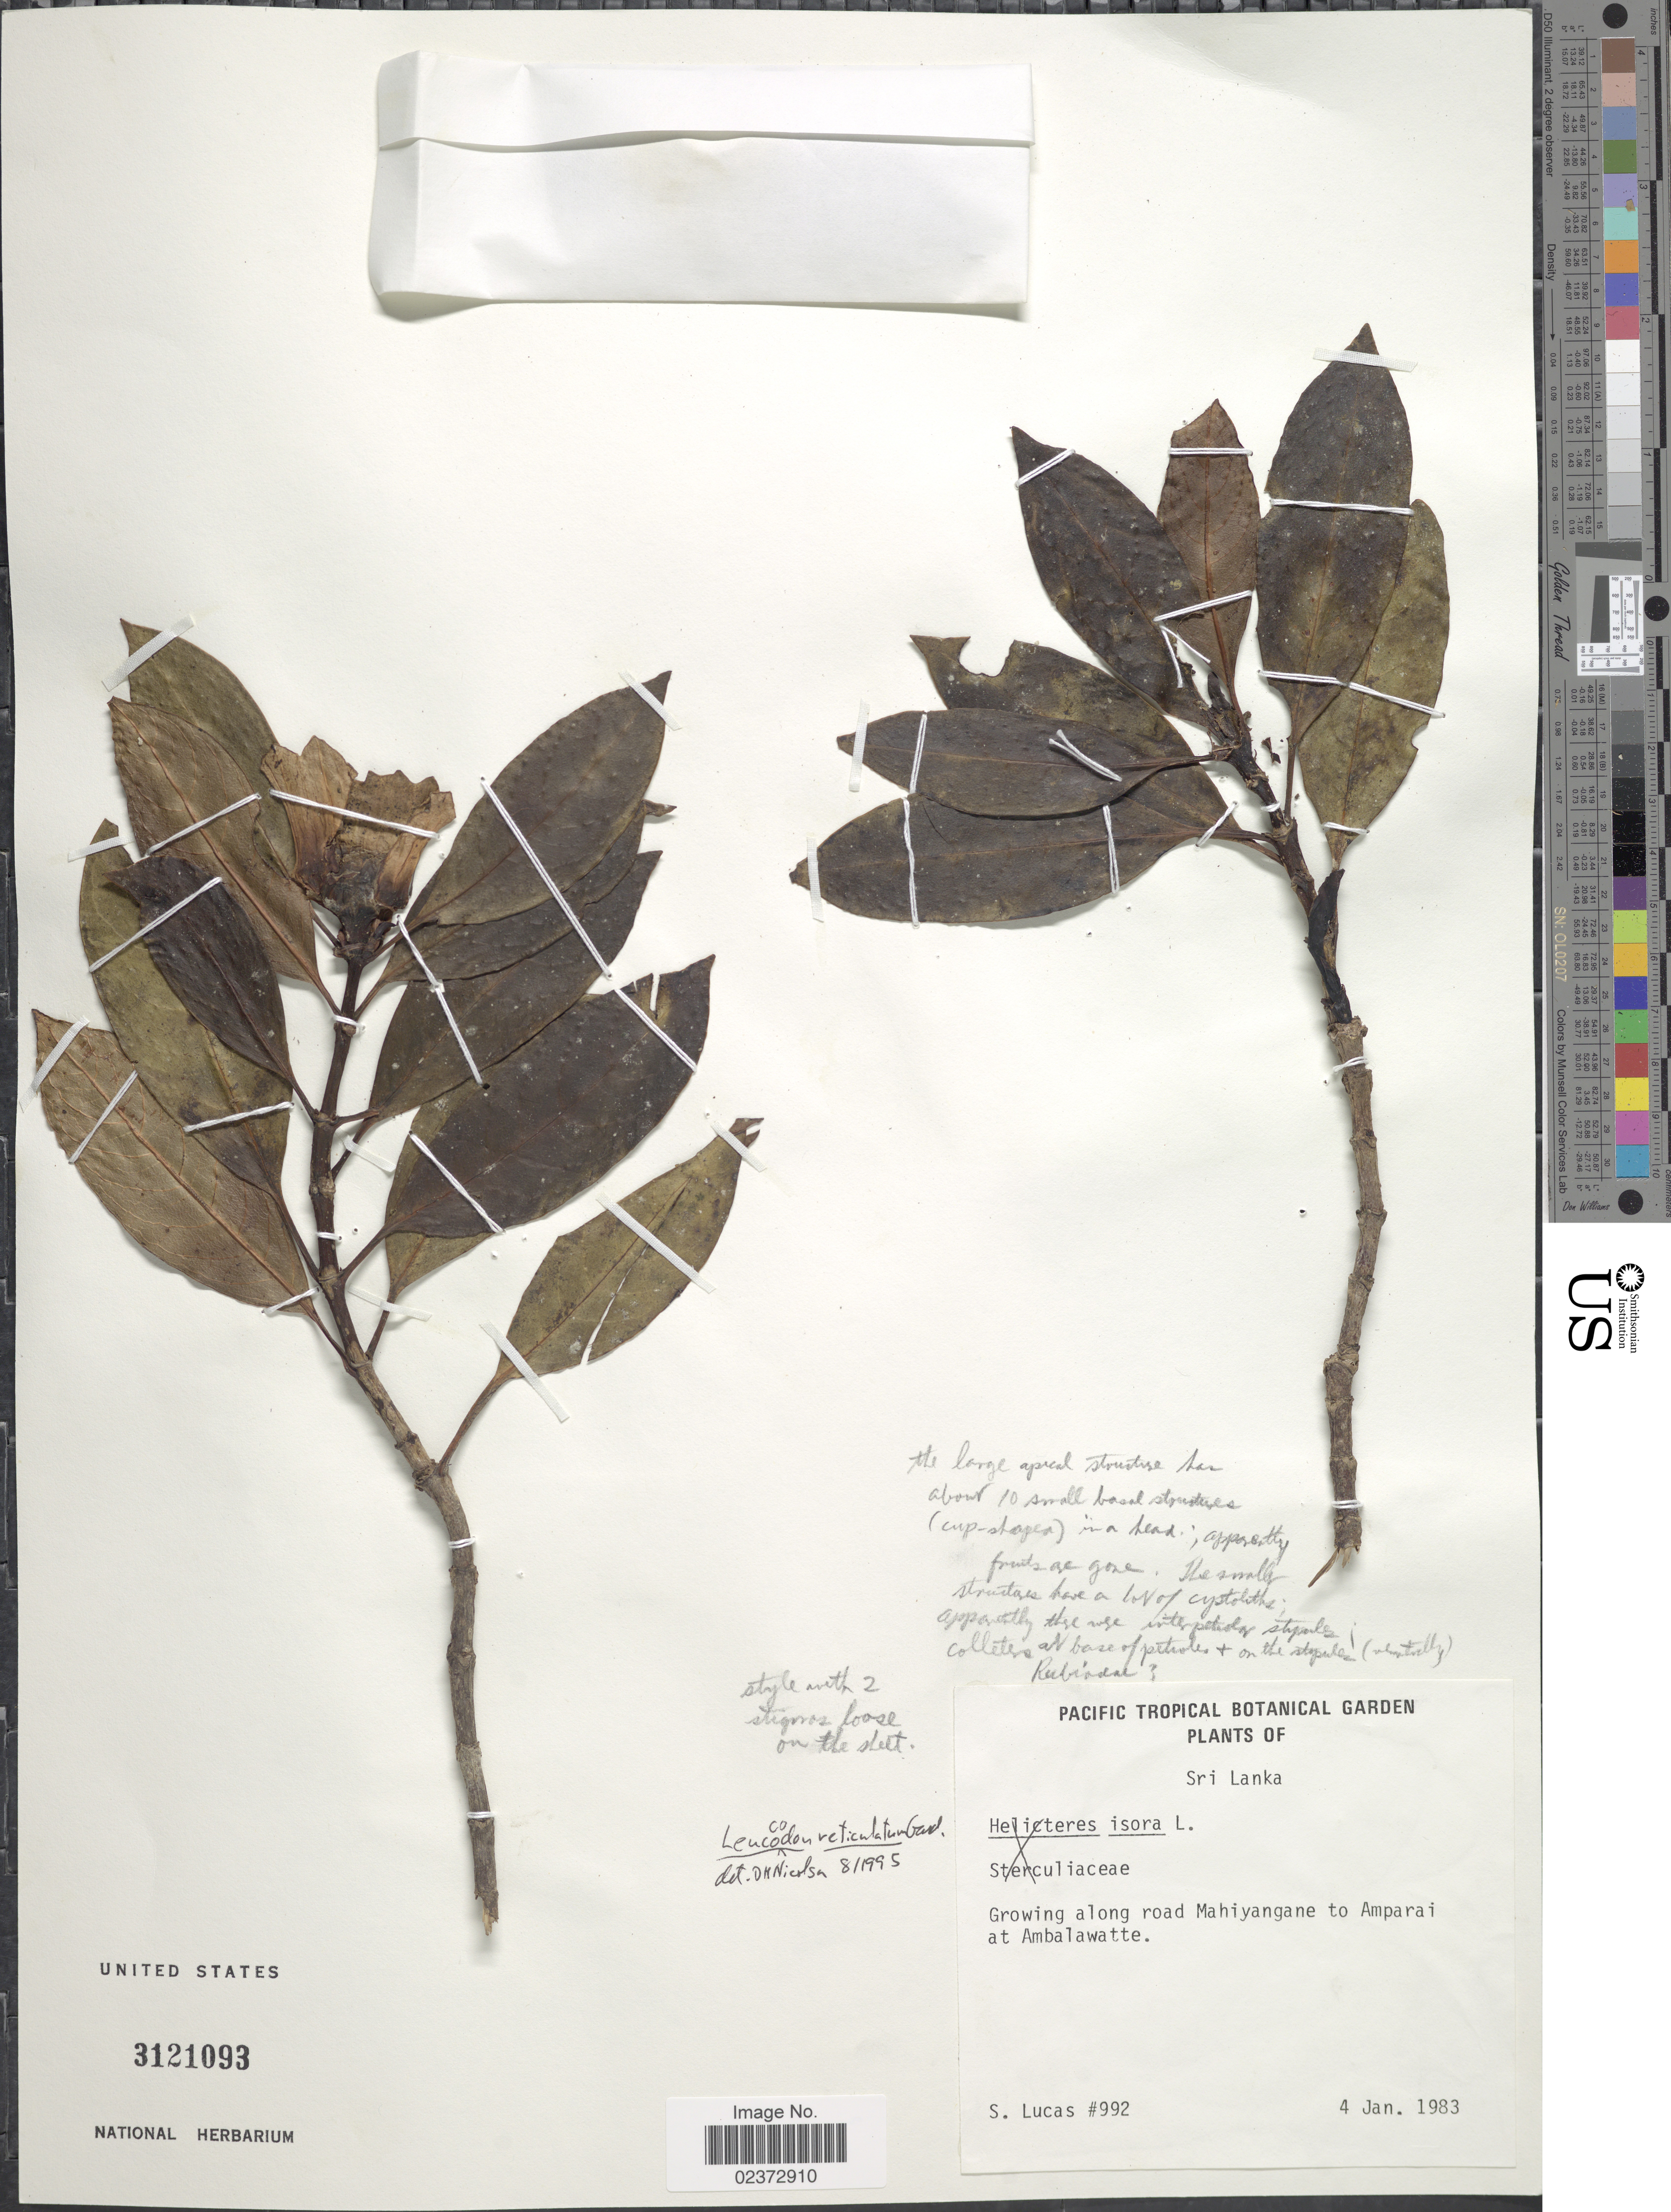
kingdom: Plantae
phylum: Tracheophyta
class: Magnoliopsida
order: Gentianales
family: Rubiaceae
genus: Leucocodon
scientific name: Leucocodon reticulatum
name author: Gardner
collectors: S. Lucas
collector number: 992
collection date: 1983-01-04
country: Sri Lanka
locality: Growing along road Mahiyangane to Amparai at Ambalawatte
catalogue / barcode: US 3121093